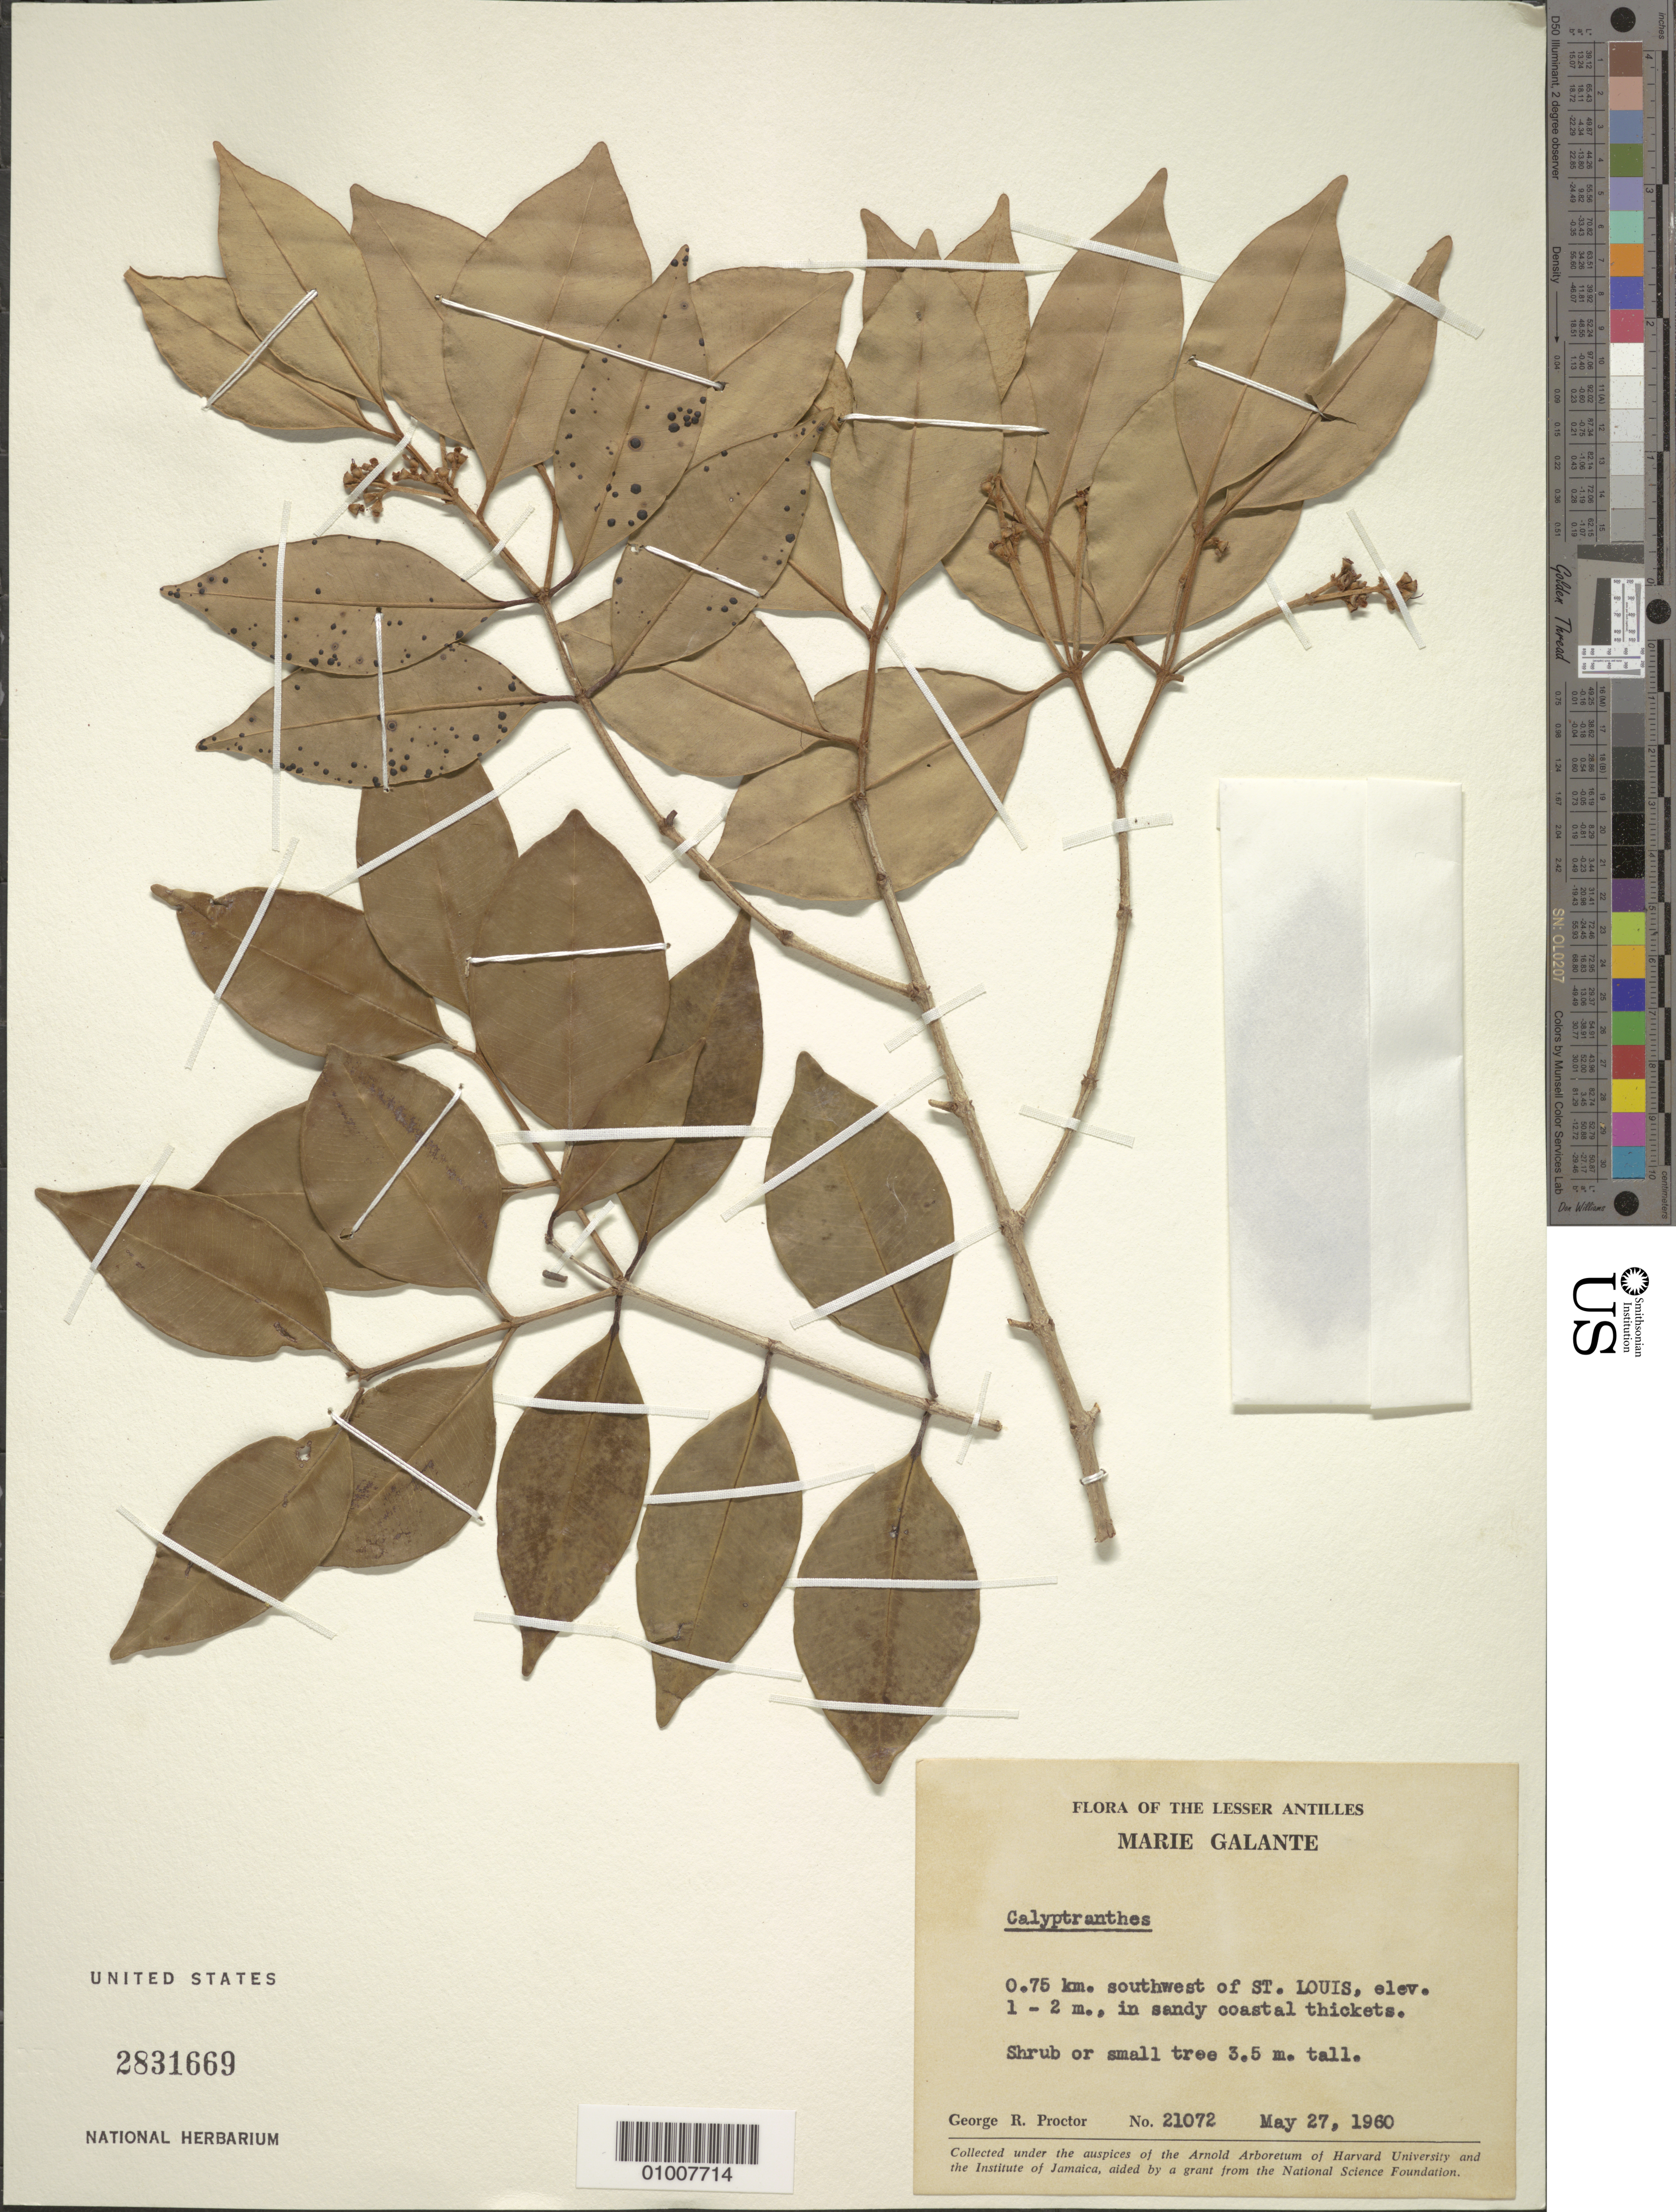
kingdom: Plantae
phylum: Tracheophyta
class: Magnoliopsida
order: Myrtales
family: Myrtaceae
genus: Myrcia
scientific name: Myrcia sp.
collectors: G. R. Proctor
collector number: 21072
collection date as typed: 27 May 1960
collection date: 1960-05-27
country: Guadeloupe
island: Marie Galante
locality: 0.75 m southwest of St. Louis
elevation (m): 1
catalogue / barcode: US 2831669